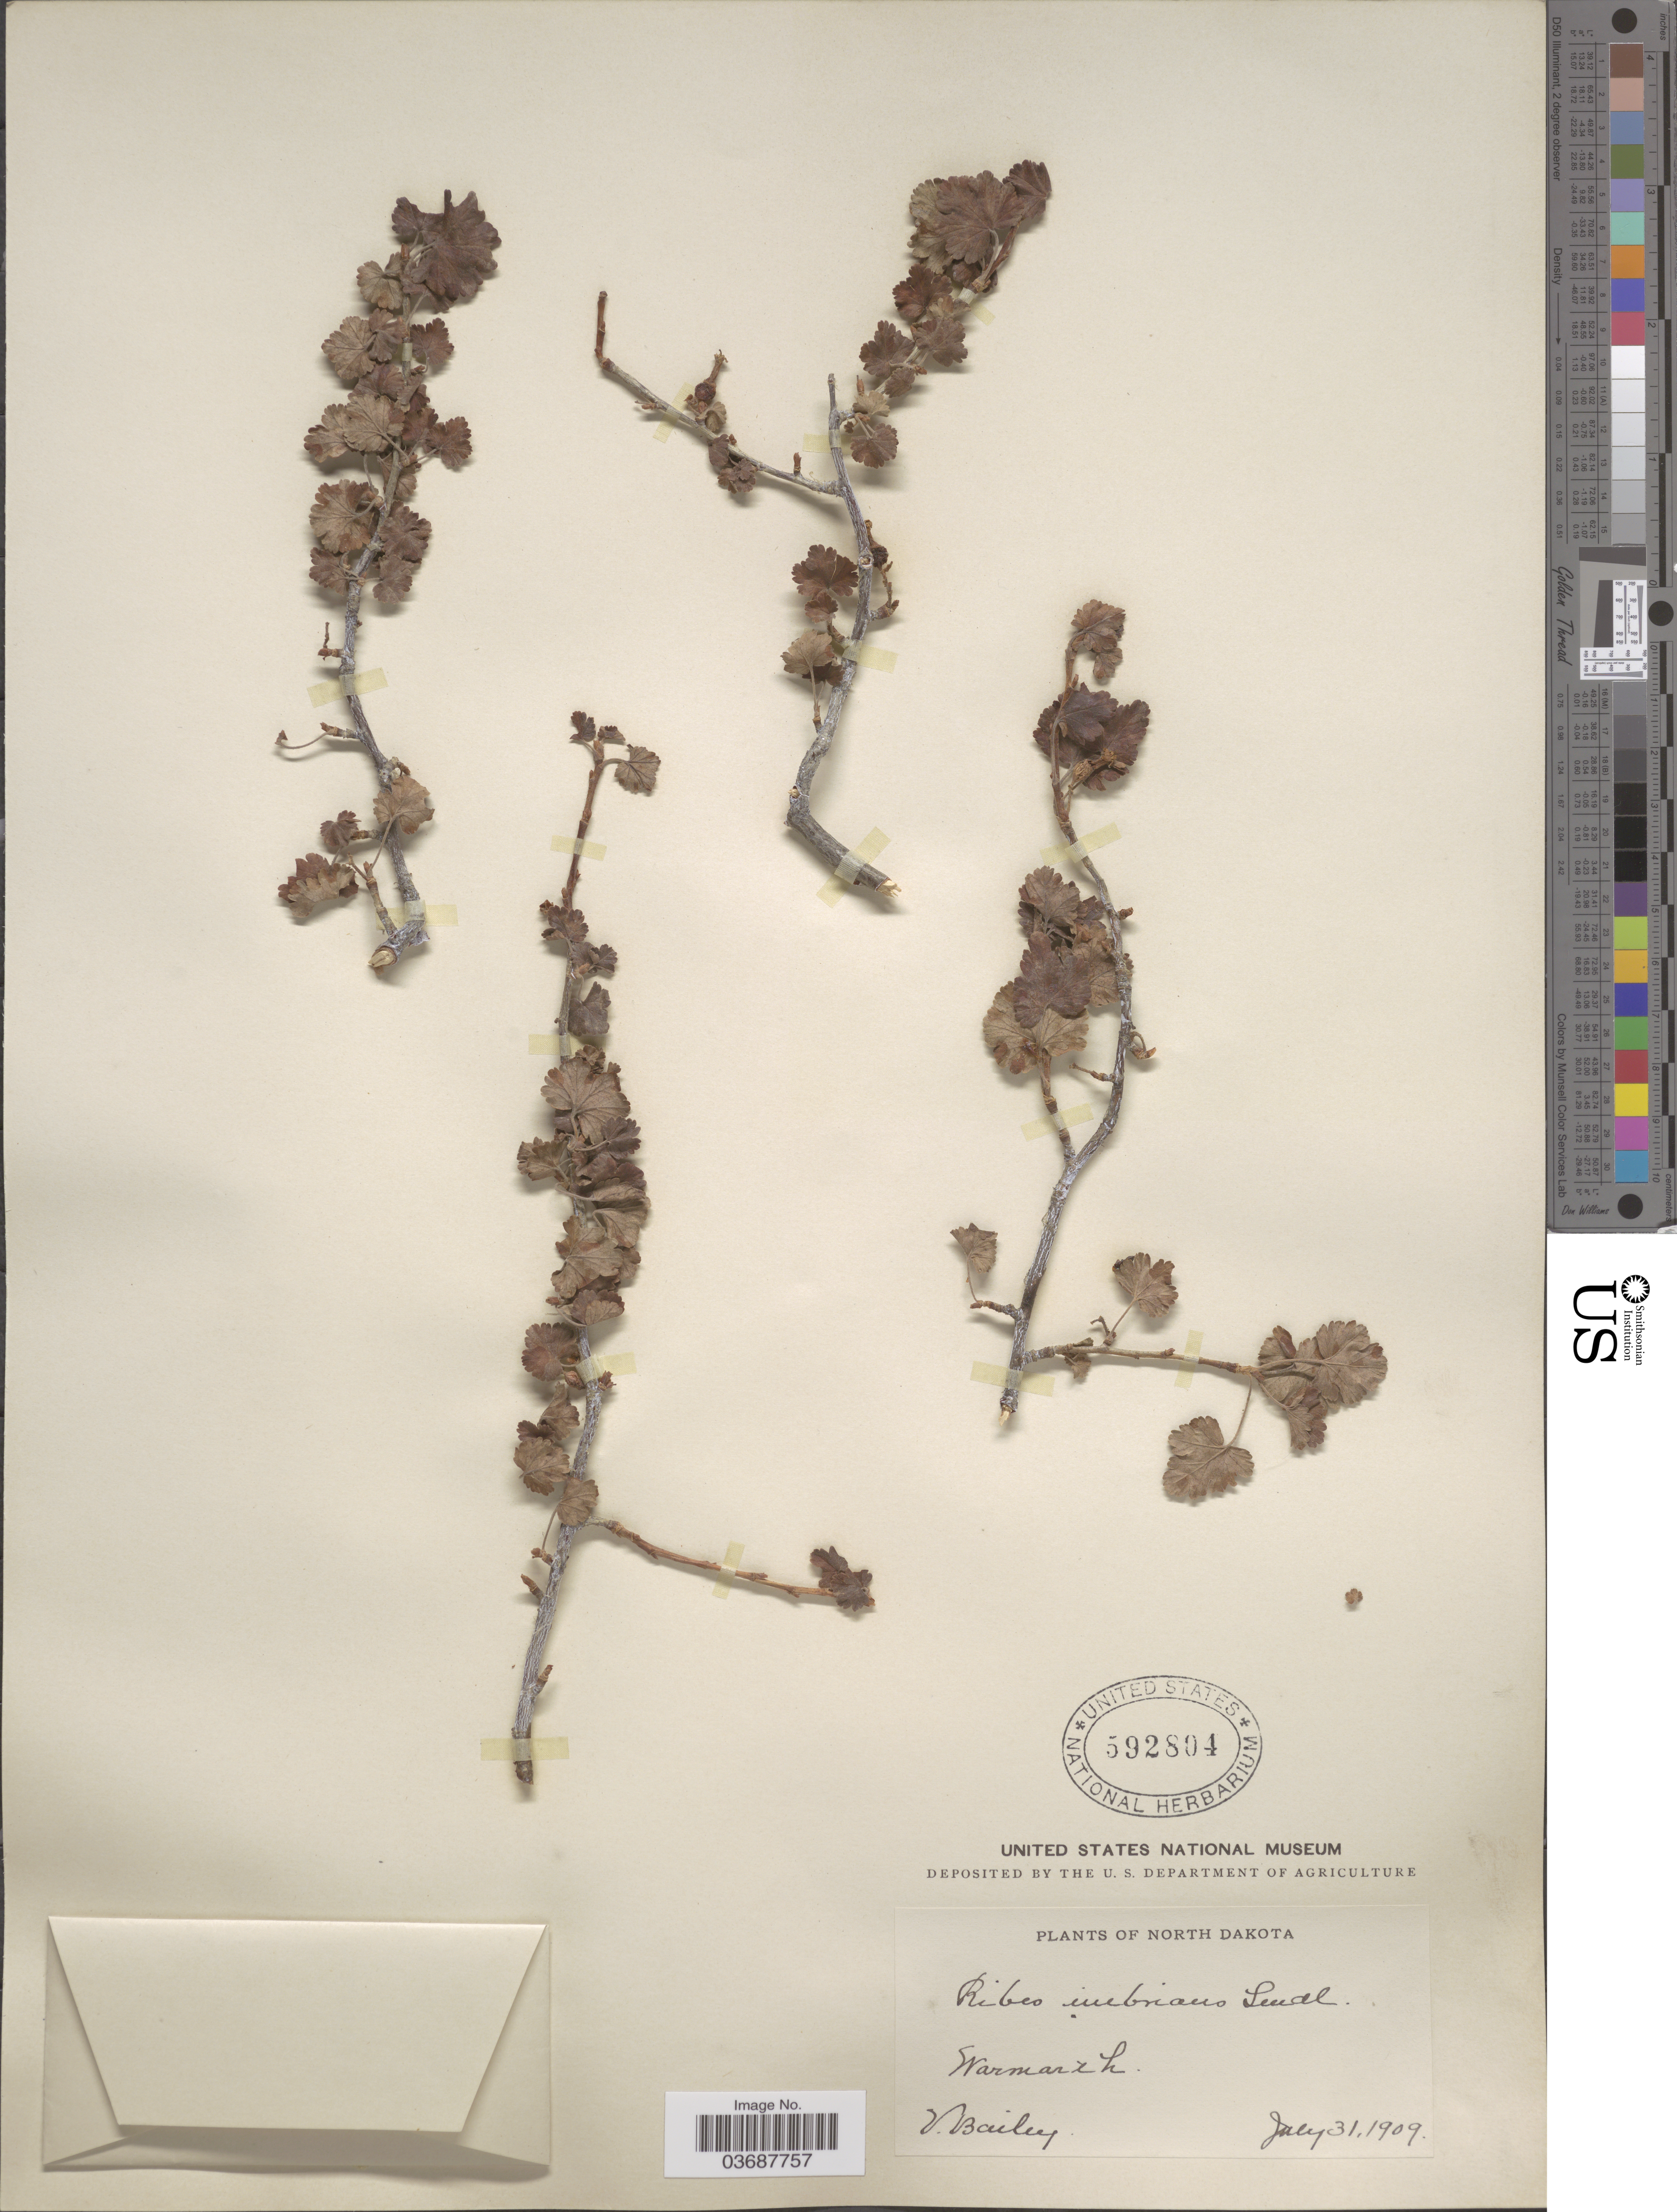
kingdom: Plantae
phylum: Tracheophyta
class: Magnoliopsida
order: Saxifragales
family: Grossulariaceae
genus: Ribes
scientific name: Ribes inebrians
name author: Lindl.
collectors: V. L. Bailey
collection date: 1909-07-31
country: United States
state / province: North Dakota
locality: Marmarth.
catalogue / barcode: US 592804